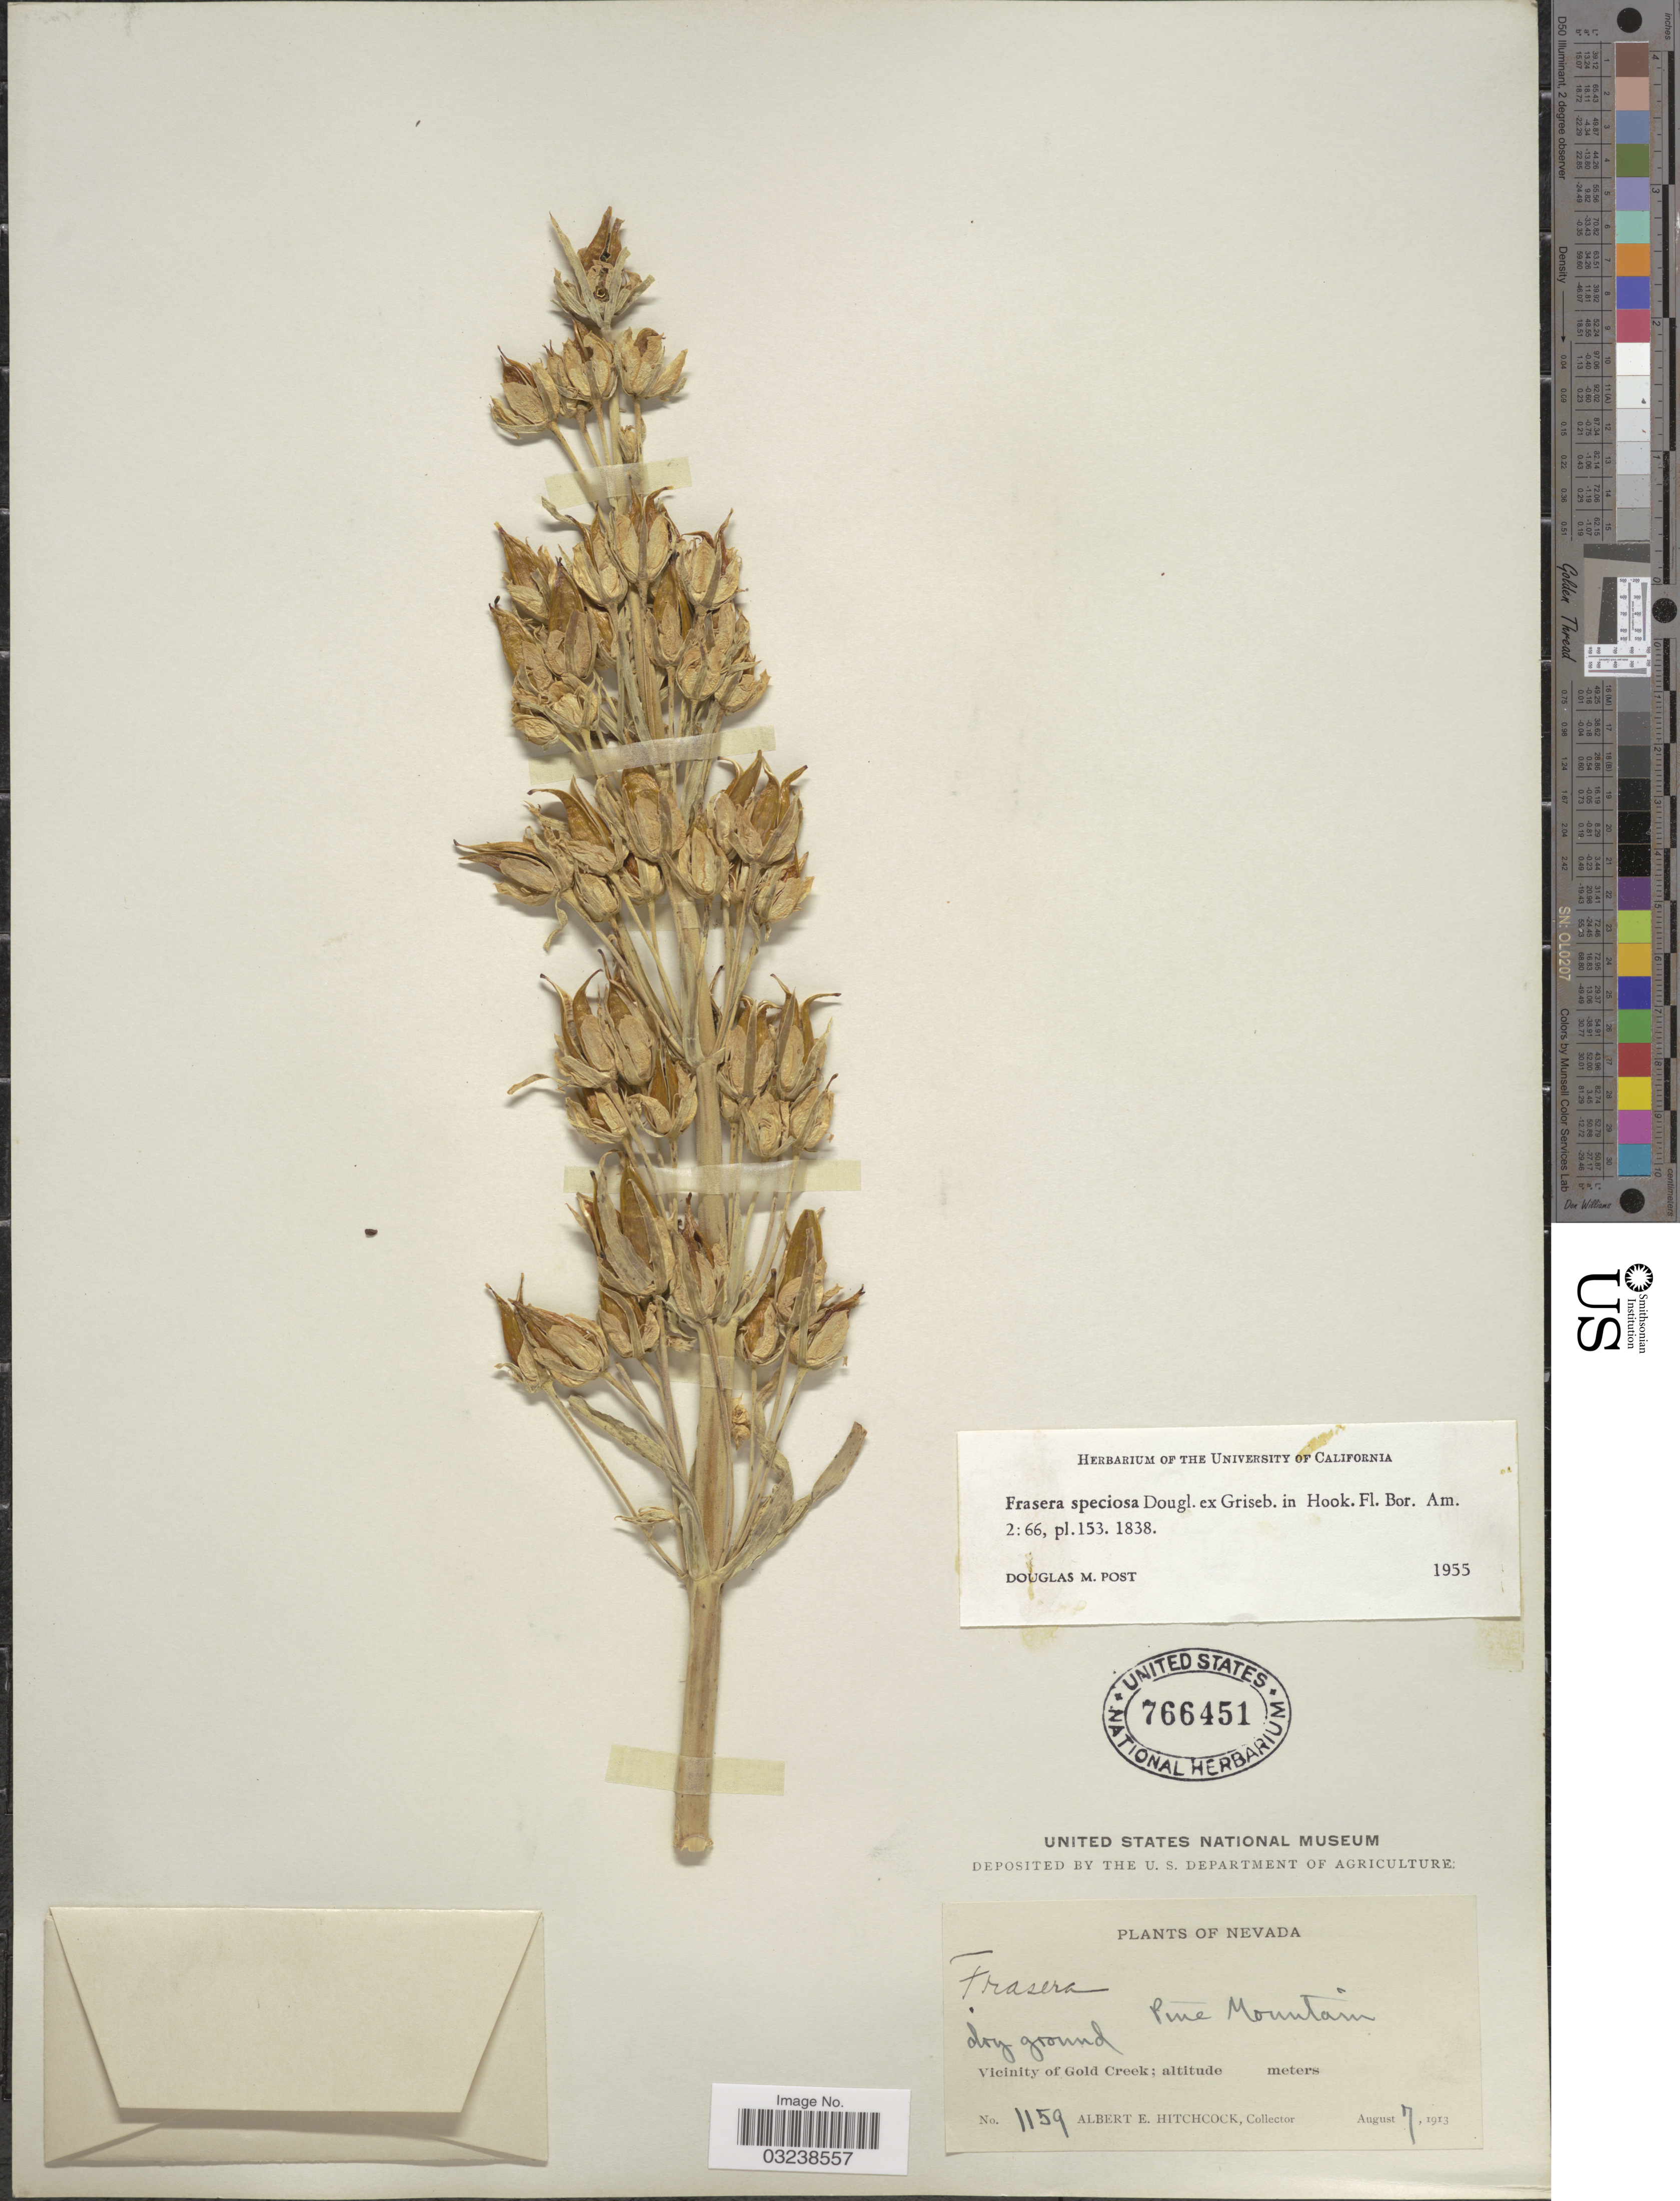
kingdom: Plantae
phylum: Tracheophyta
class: Magnoliopsida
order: Gentianales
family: Gentianaceae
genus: Swertia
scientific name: Swertia radiata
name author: (Kellogg) Kuntze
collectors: A. Hitchcock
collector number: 1159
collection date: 1913-08-07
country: United States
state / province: Nevada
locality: Vicinity of Gold Creek. Pine Mountain.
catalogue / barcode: US 766451